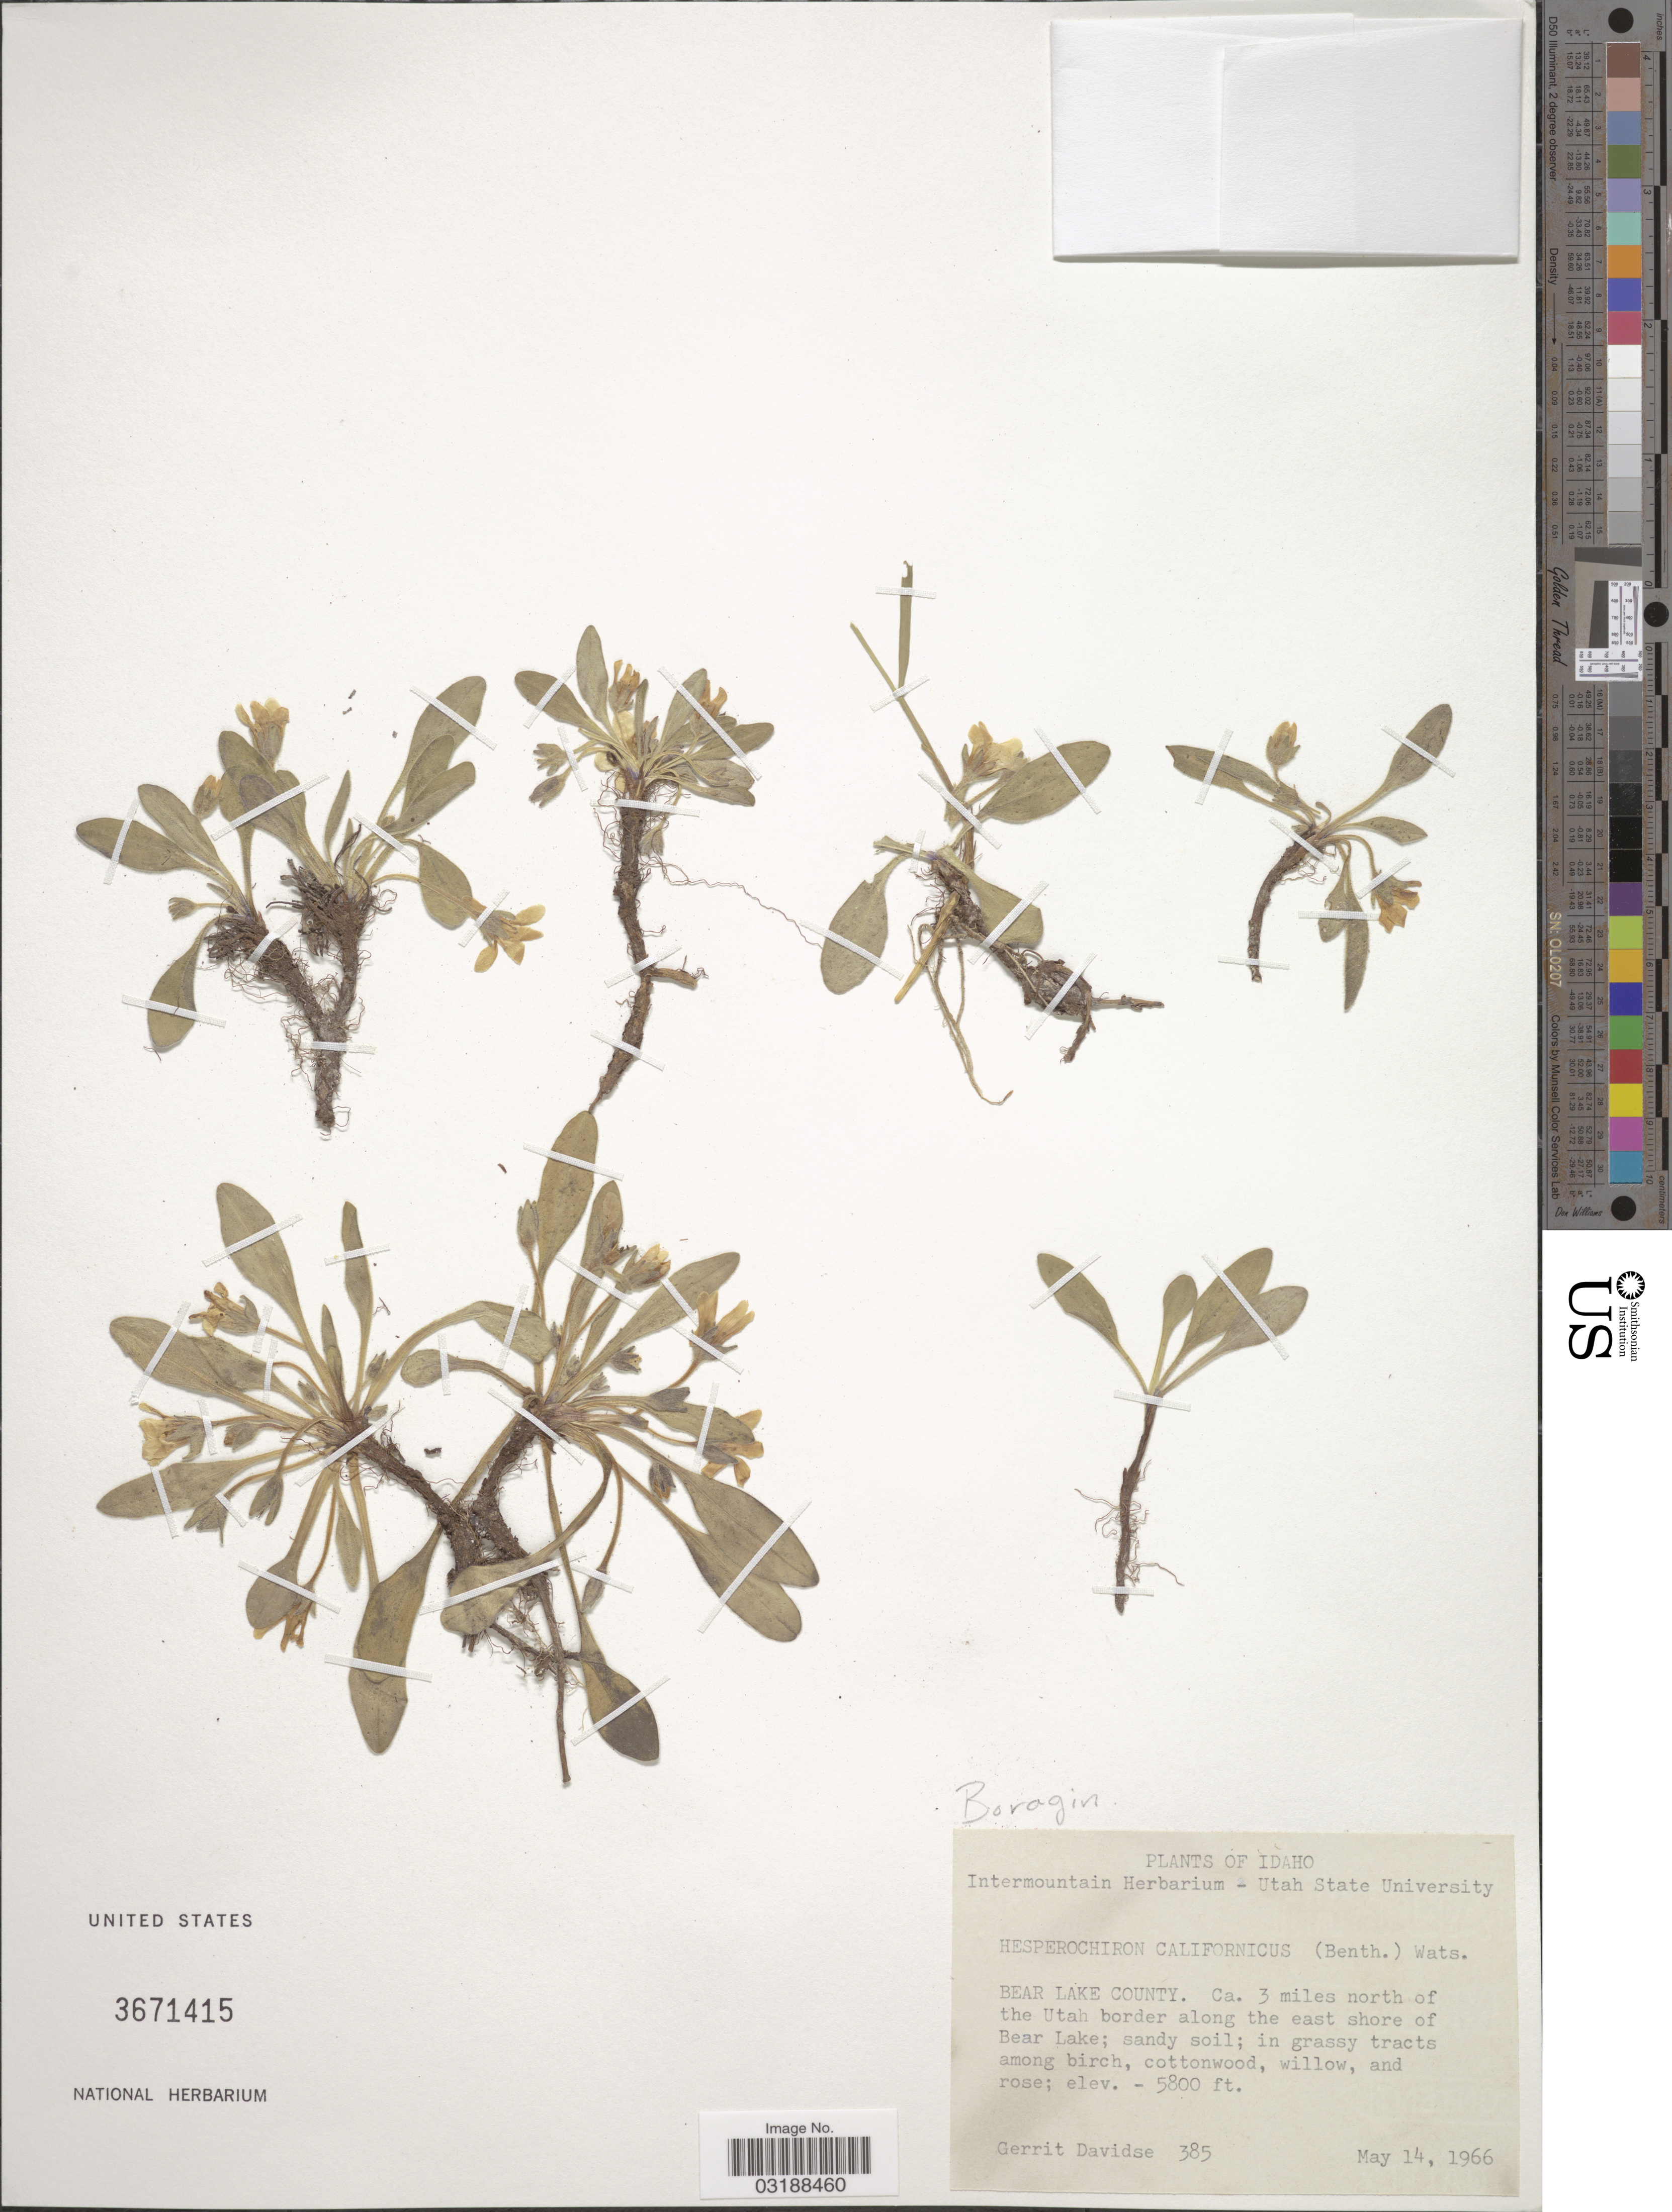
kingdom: Plantae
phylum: Tracheophyta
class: Magnoliopsida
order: Boraginales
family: Hydrophyllaceae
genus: Hesperochiron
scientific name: Hesperochiron californicus var. typicus White ined.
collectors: G. Davidse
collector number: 385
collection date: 1966-05-14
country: United States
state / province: Idaho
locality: Bear Lake County. Ca. 3 miles north of the Utah border along the east shore of Bear Lake.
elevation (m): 1768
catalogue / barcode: US 3671415